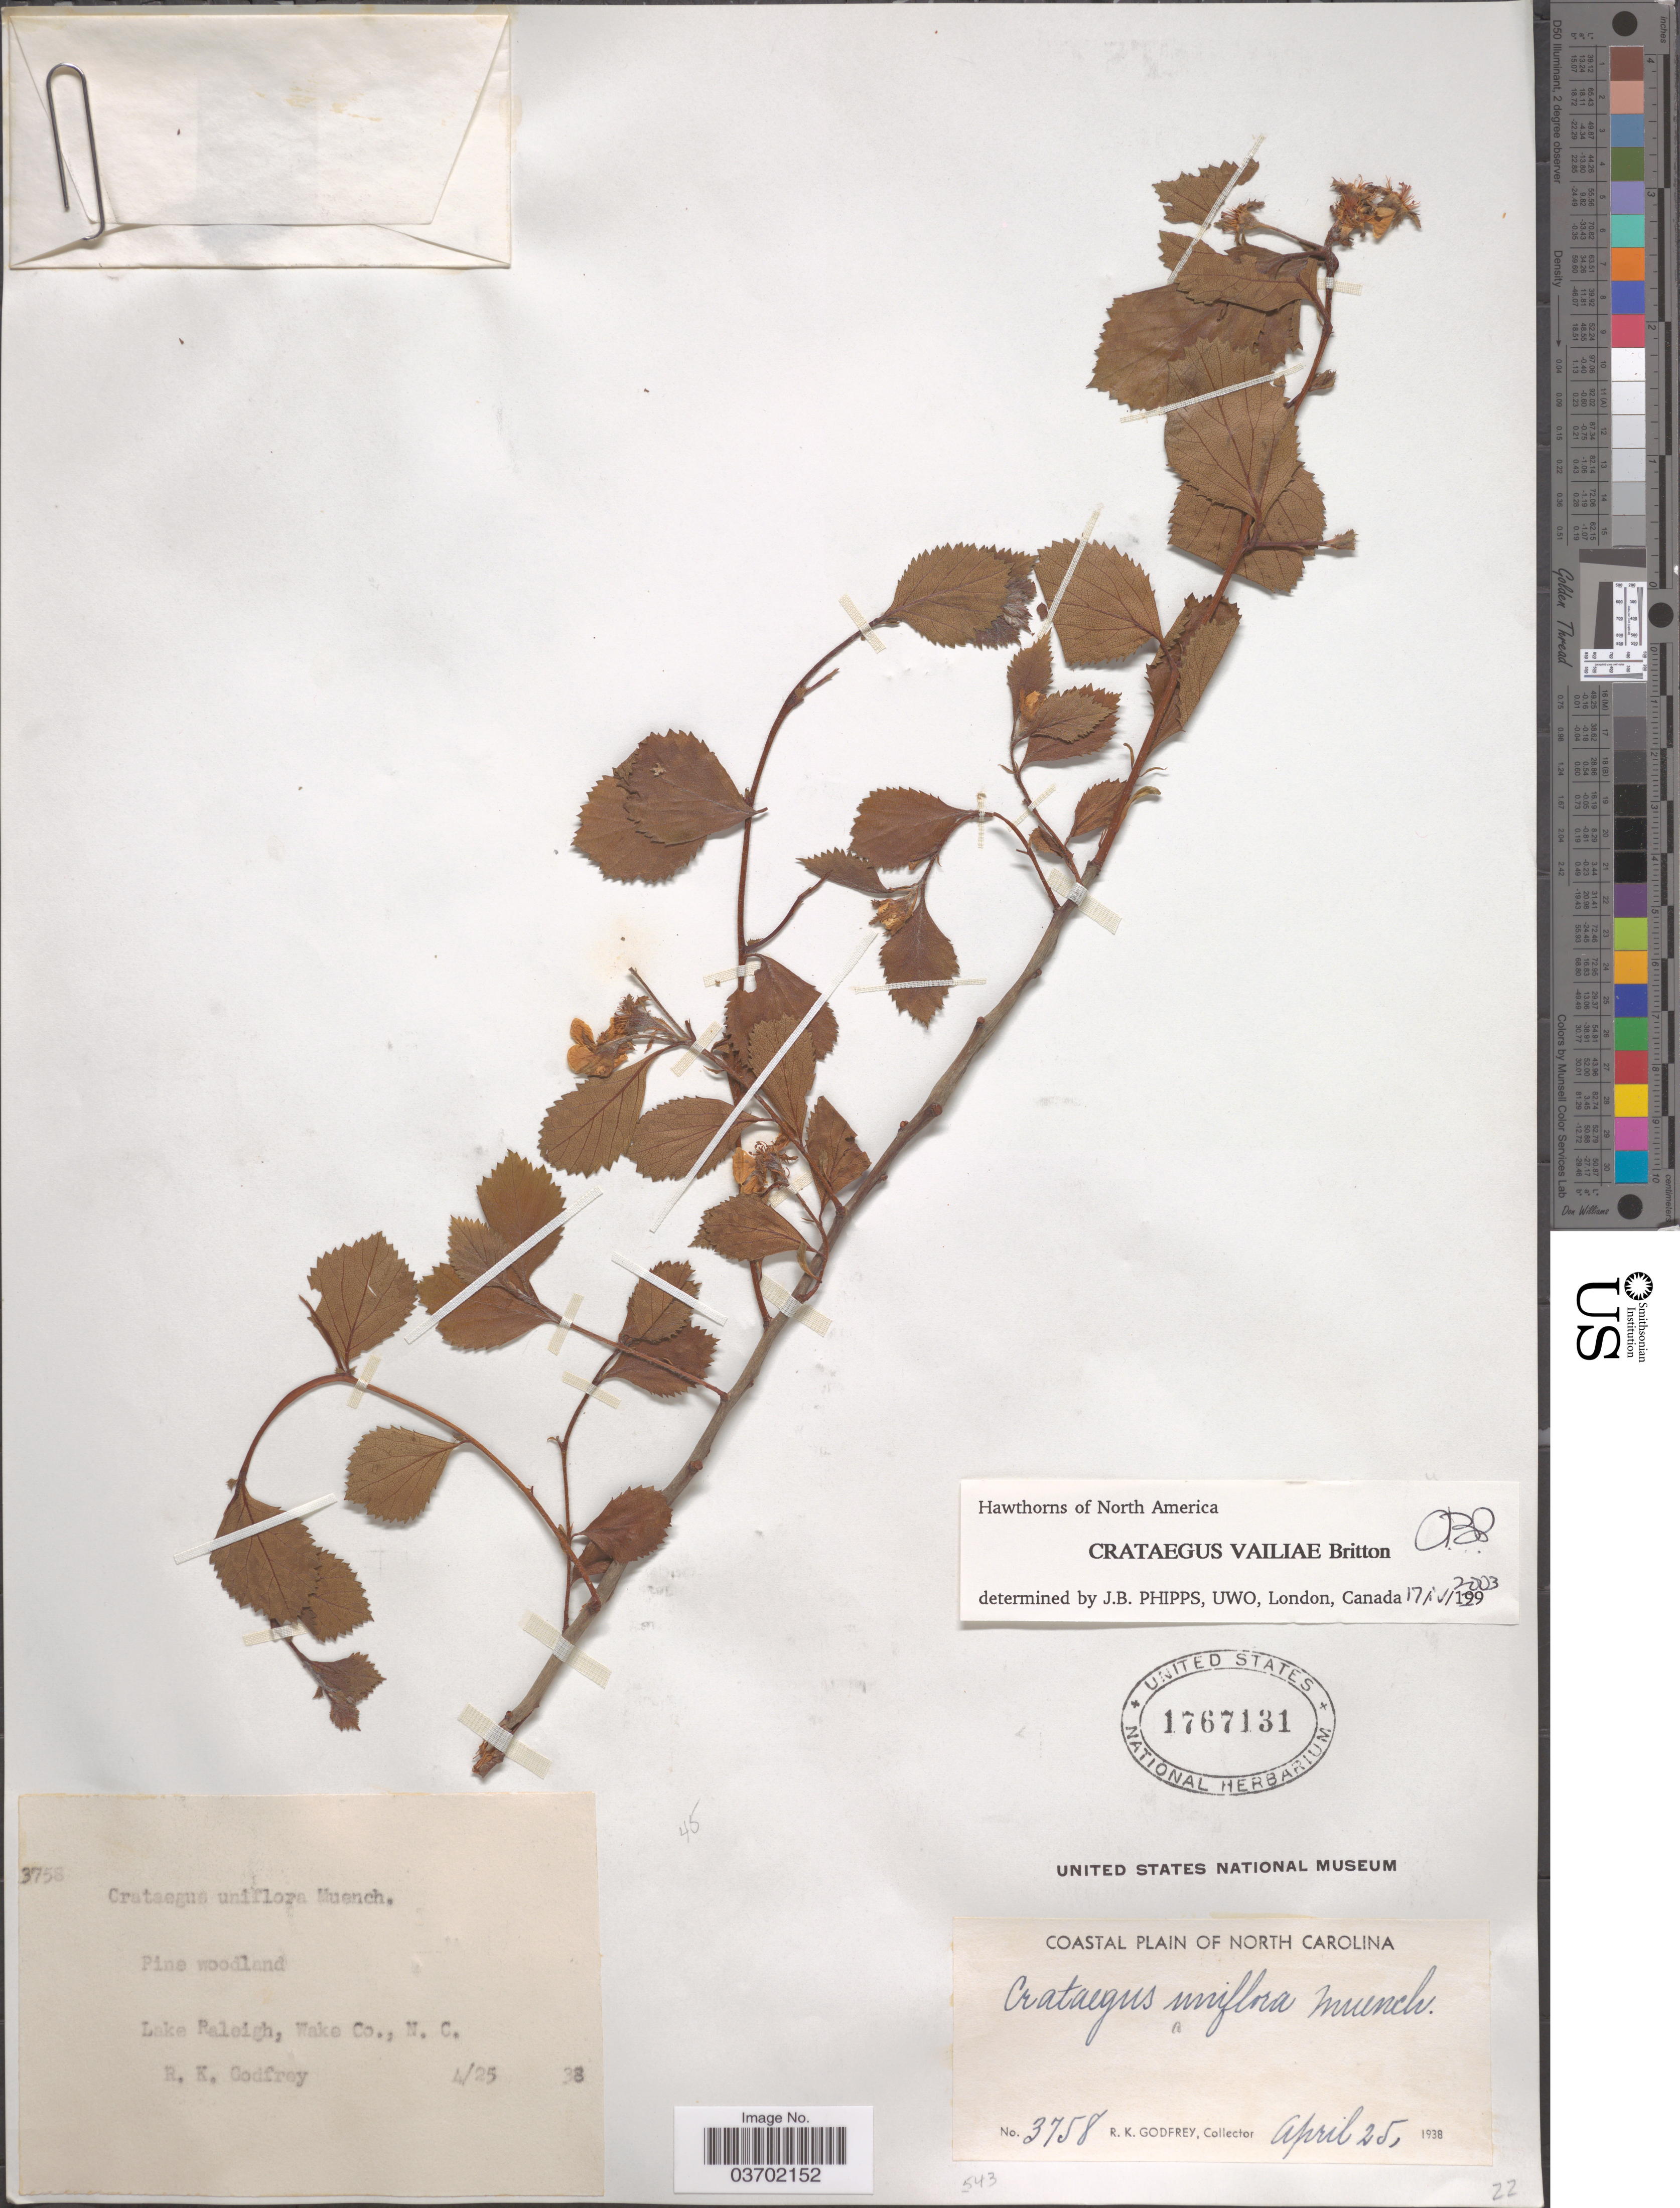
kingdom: Plantae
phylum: Tracheophyta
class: Magnoliopsida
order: Rosales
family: Rosaceae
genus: Crataegus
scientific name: Crataegus x vailiae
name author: Britton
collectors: R. K. Godfrey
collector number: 3758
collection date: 1938-04-25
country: United States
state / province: North Carolina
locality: Coastal Plain of North Carolina. Lake Raleigh, Wake Co.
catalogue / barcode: US 1767131